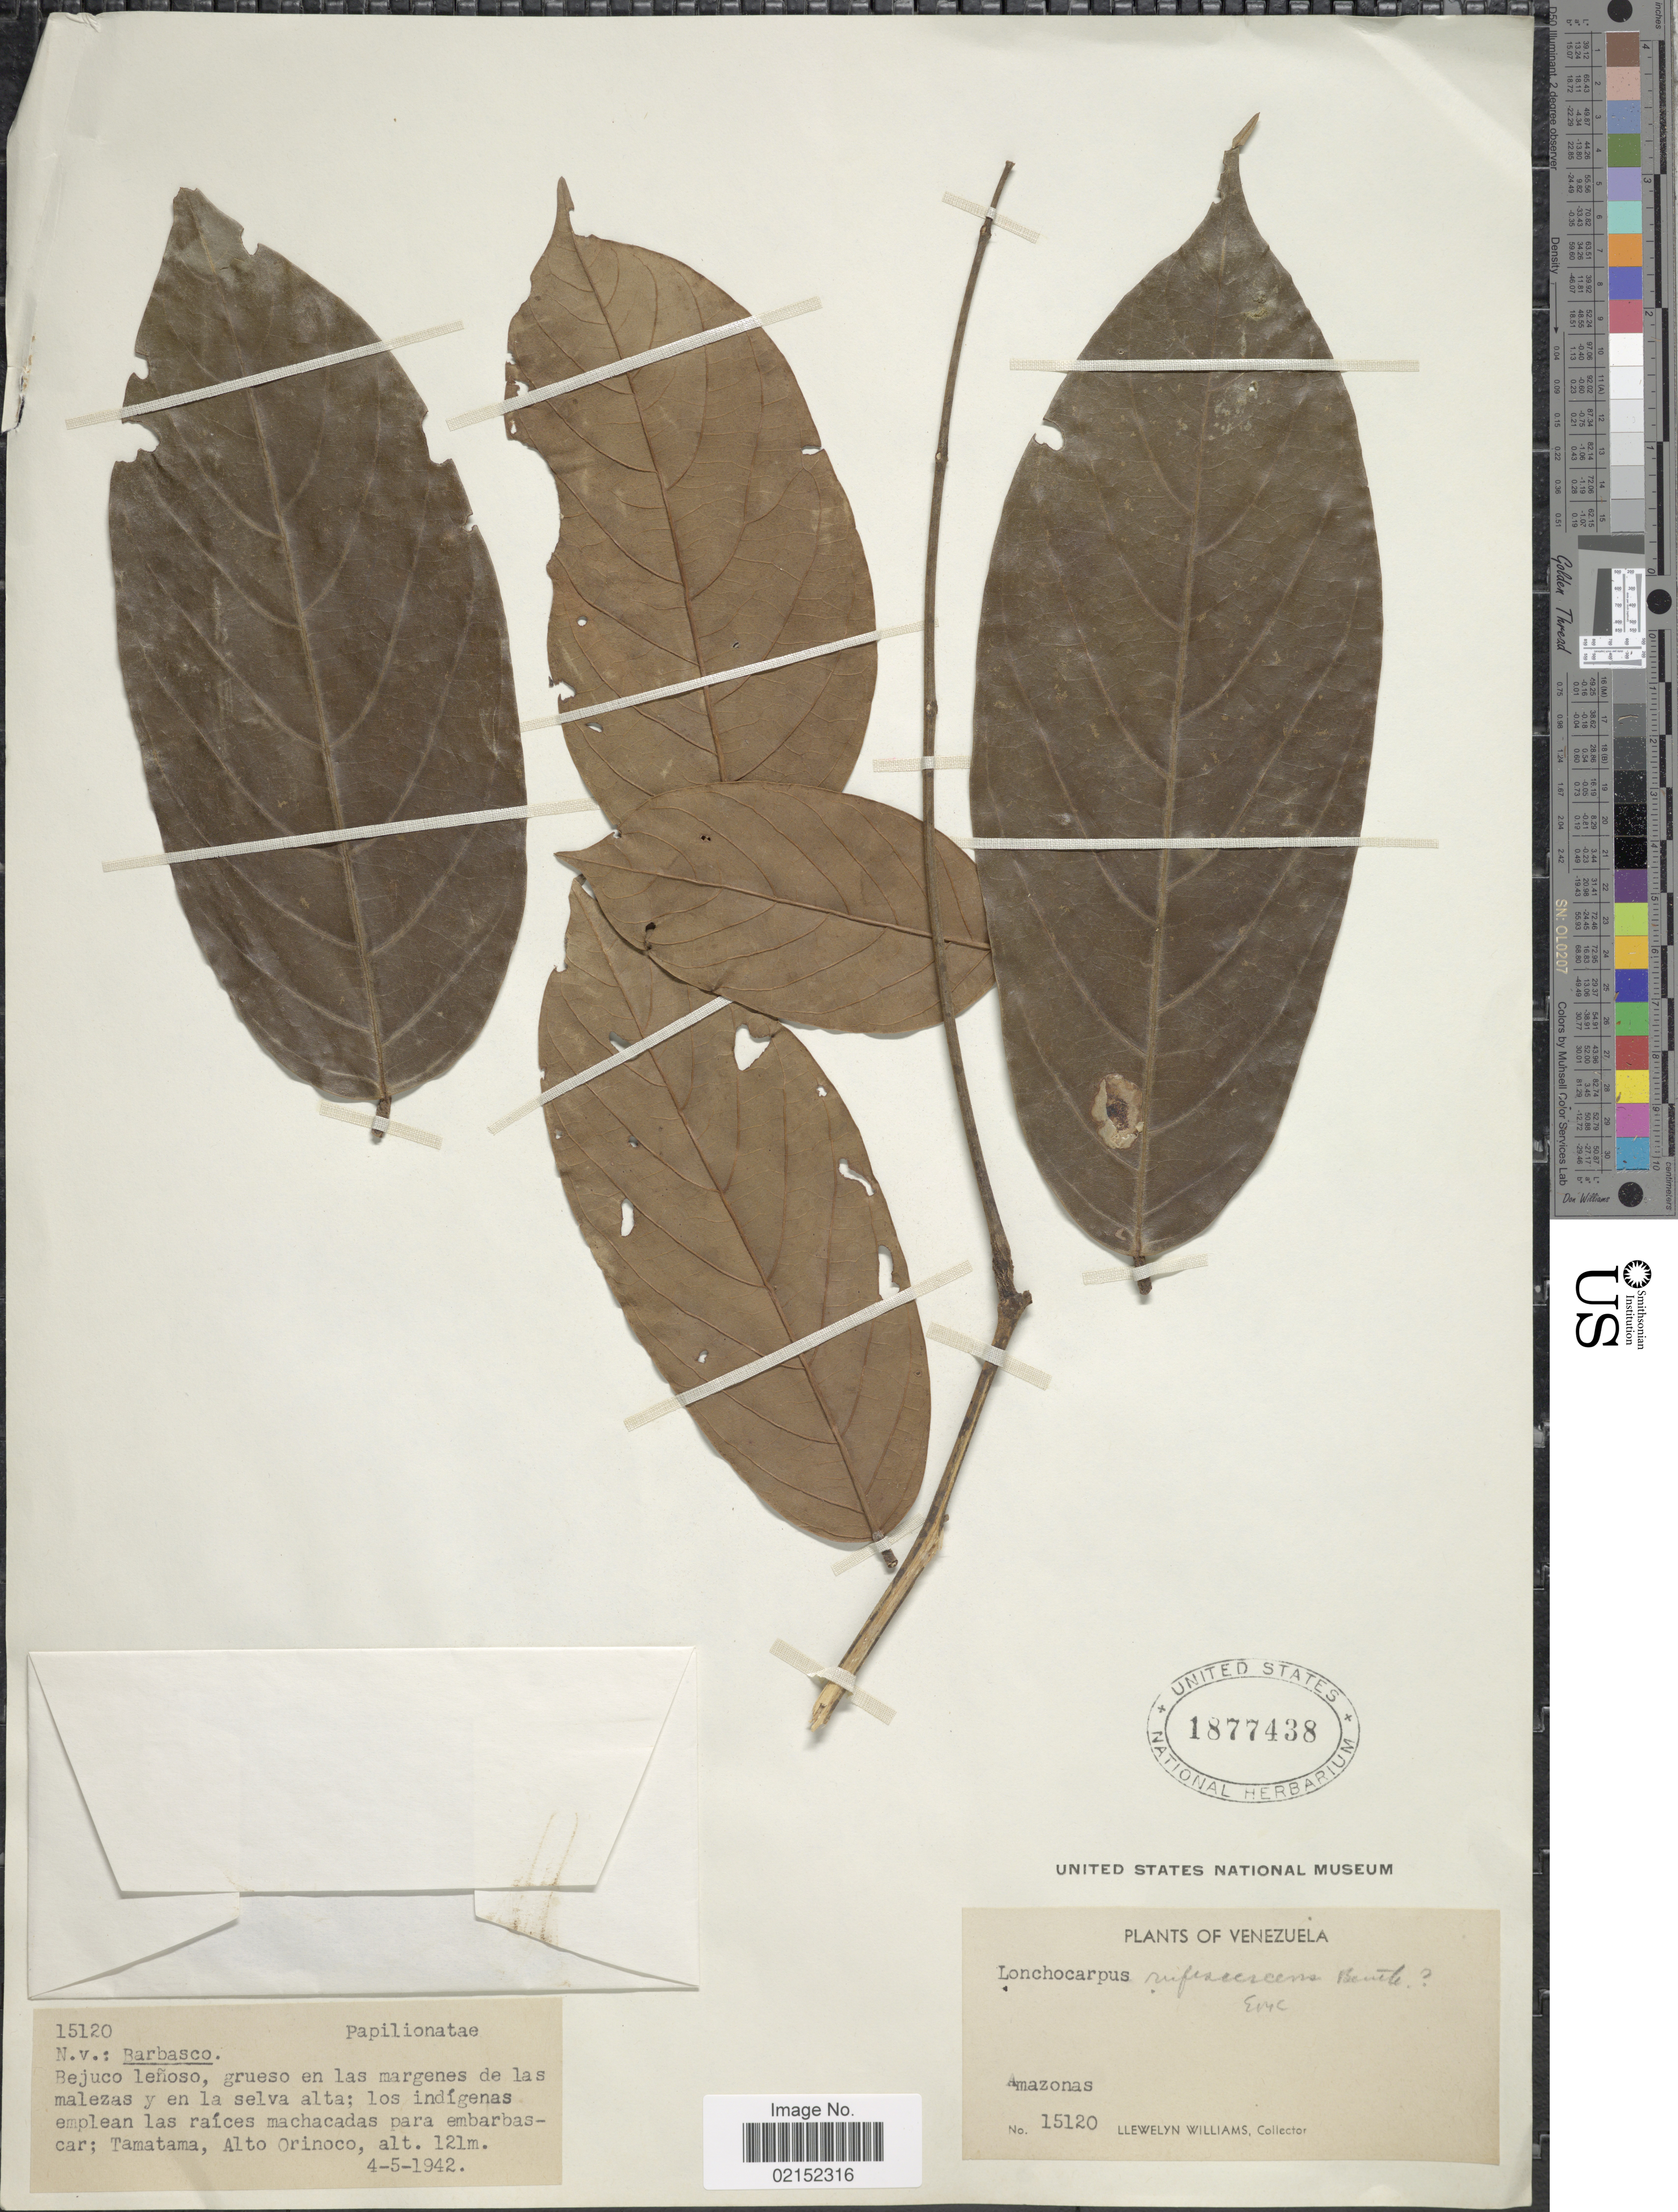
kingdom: Plantae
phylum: Tracheophyta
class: Magnoliopsida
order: Fabales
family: Fabaceae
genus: Lonchocarpus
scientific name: Lonchocarpus rufescens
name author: Benth.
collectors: Ll. Williams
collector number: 15120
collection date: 1942-05-04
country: Venezuela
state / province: Amazonas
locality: Bejuco lenoso, grueso en las margenes de las malezas y en la selva alta: los indigenas emplean las raices machacadas para embarbascar; Tamatama, Alto Orinoco.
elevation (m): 121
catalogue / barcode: US 1877438